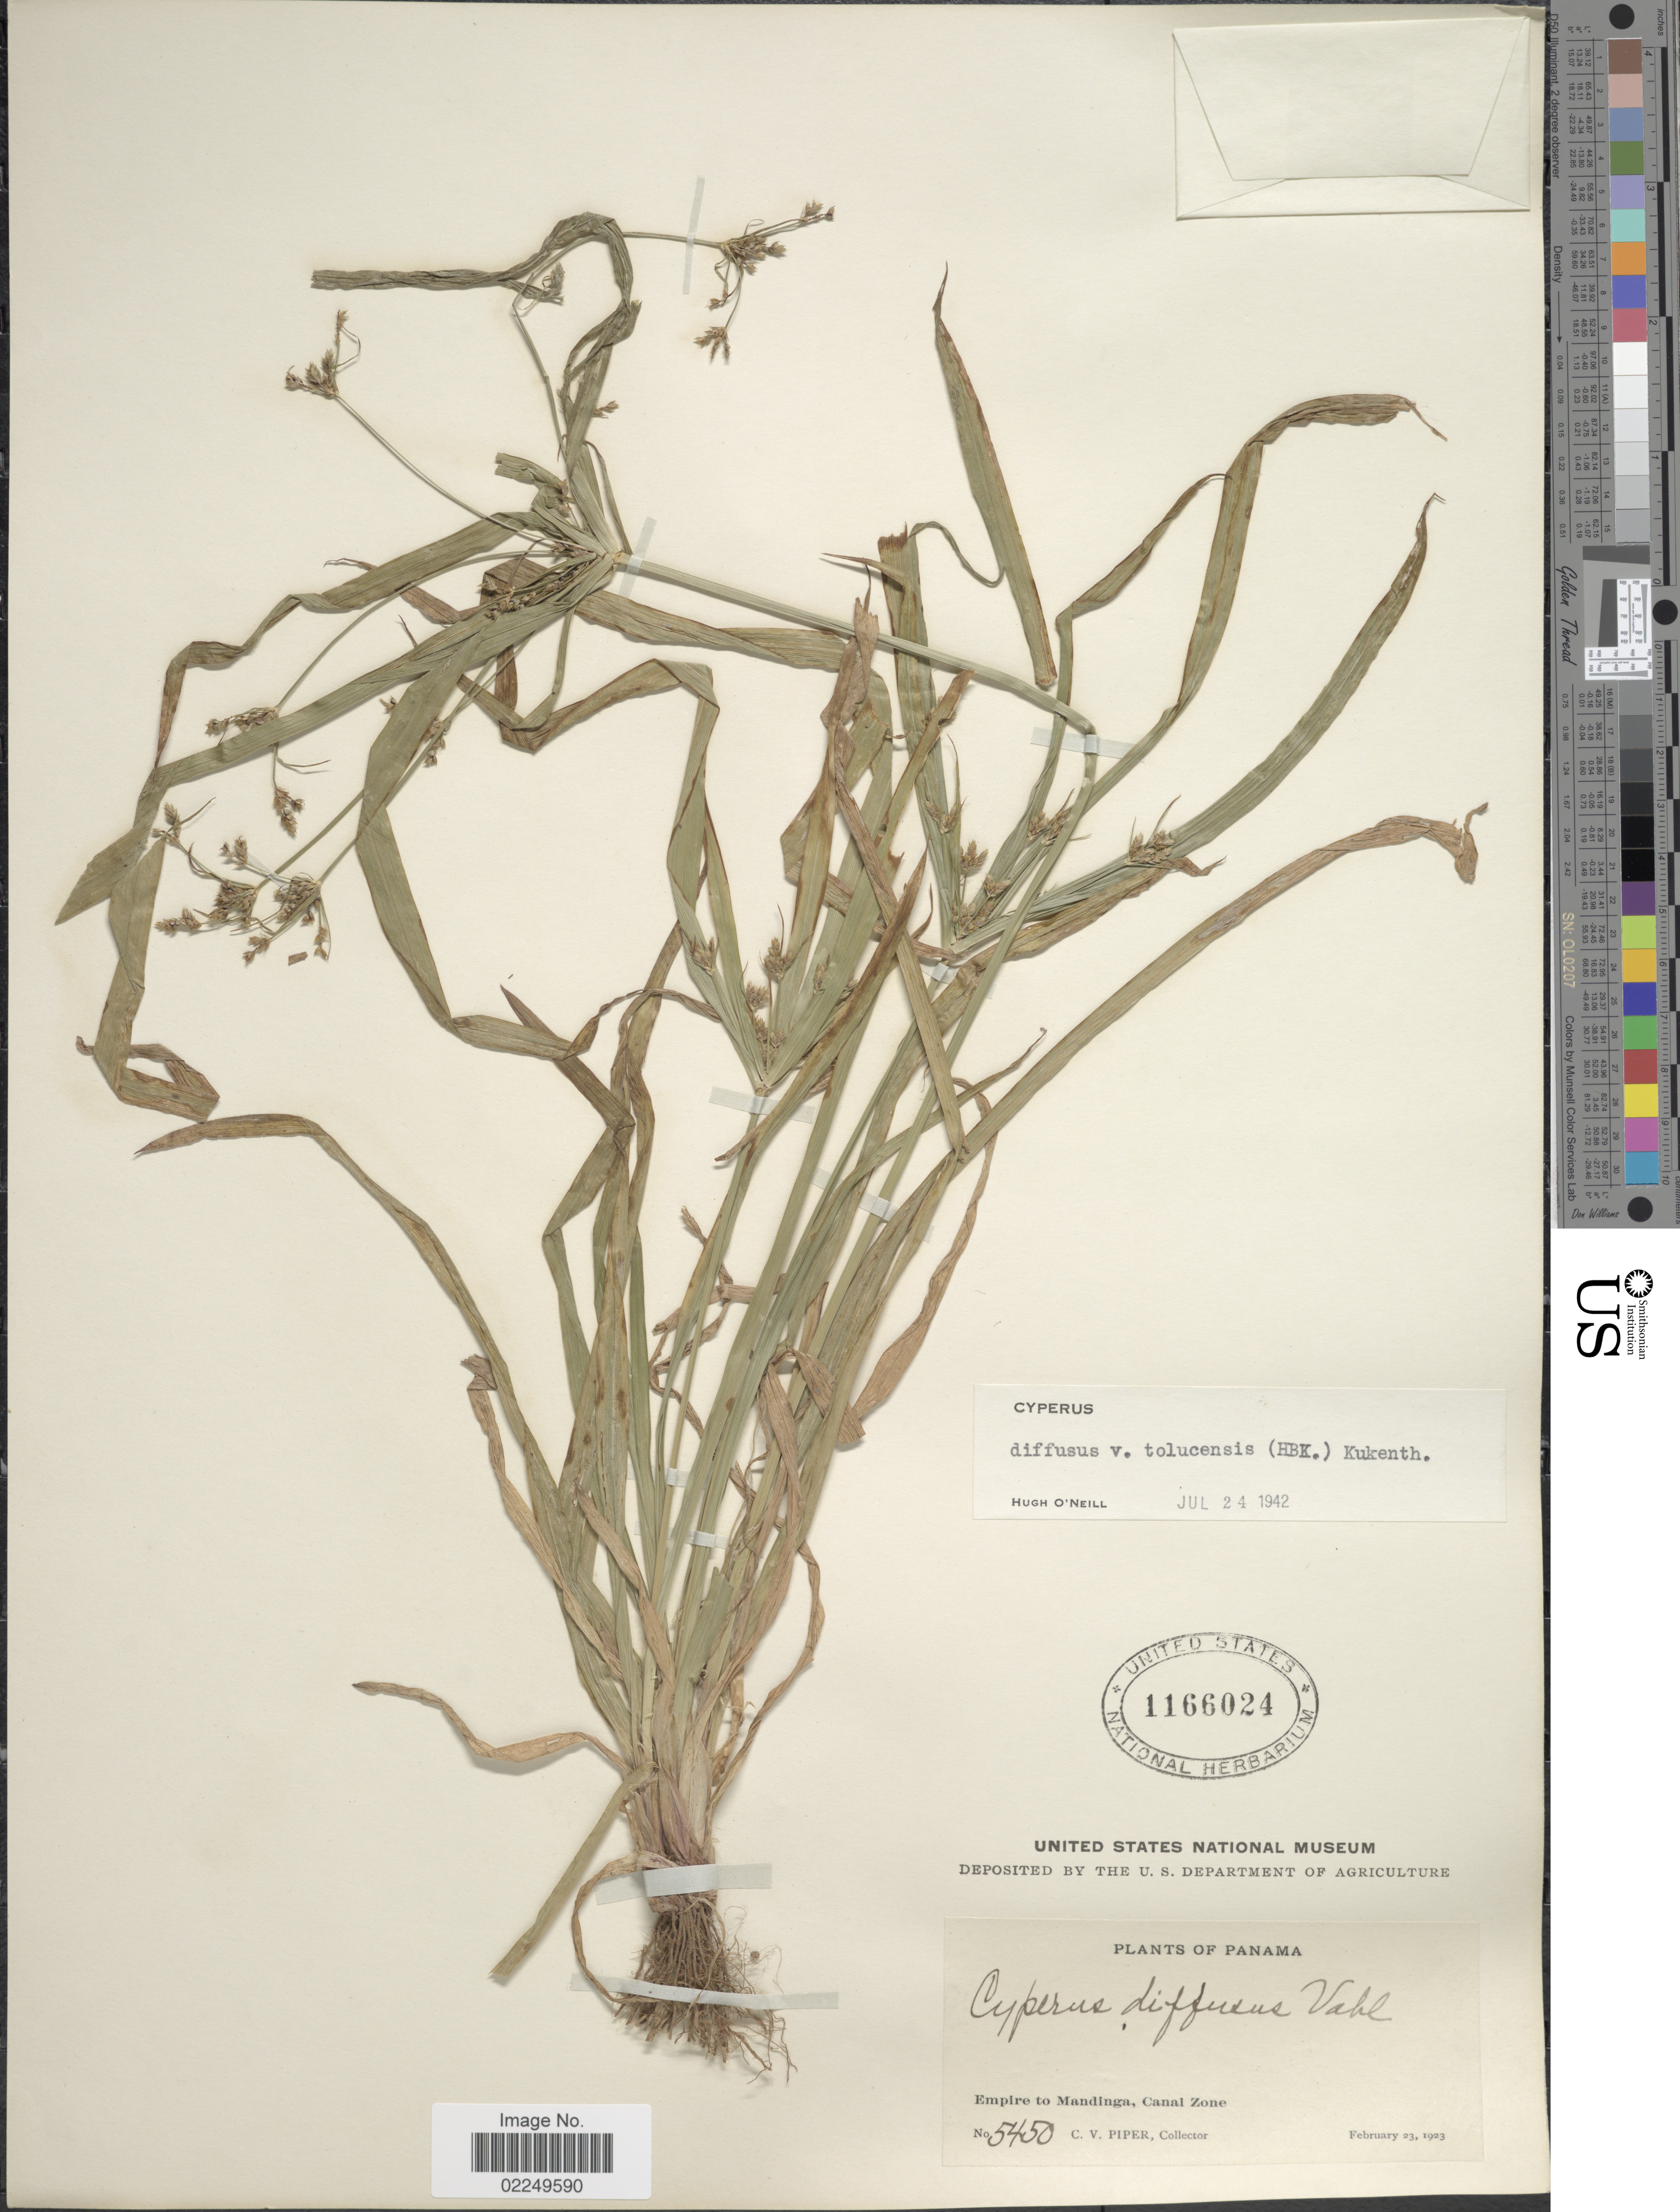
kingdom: Plantae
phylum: Tracheophyta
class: Liliopsida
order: Poales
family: Cyperaceae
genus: Cyperus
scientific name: Cyperus laxus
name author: Lam.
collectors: C. V. Piper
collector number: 5450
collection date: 1923-02-23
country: Panama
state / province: Colón / Panamá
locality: Empire to Mandinga, Canal Zone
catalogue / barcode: US 1166024